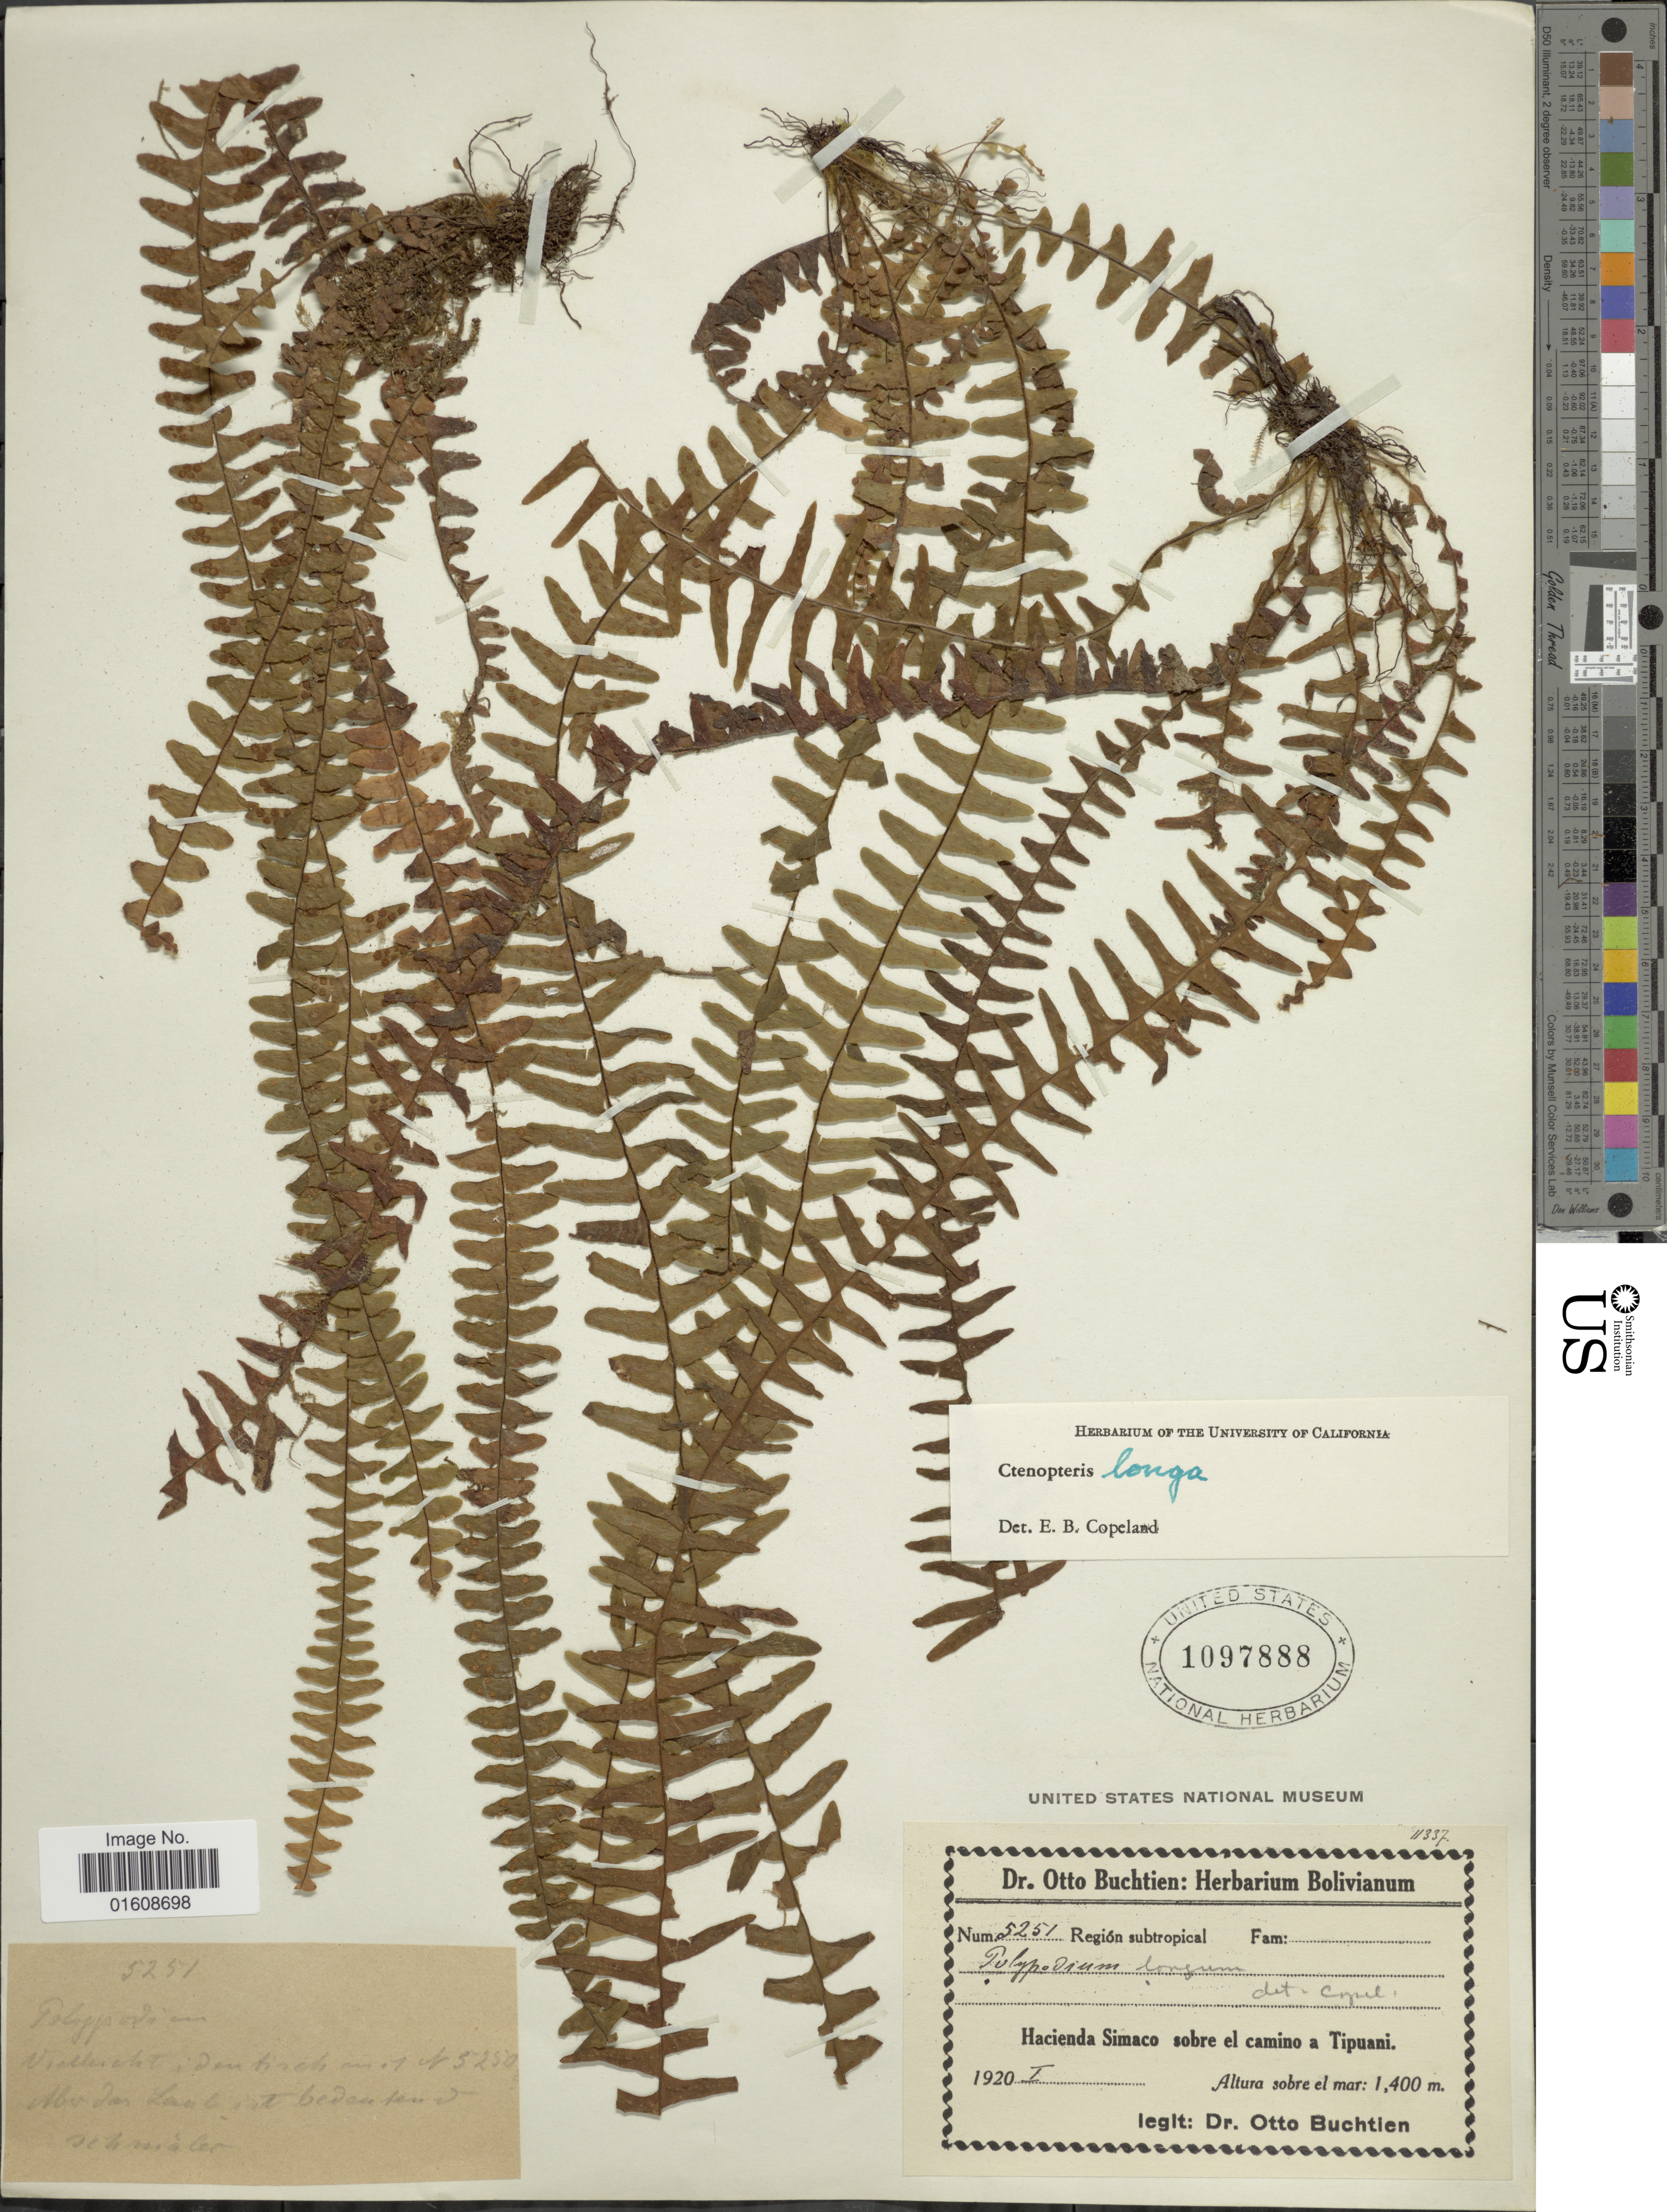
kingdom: Plantae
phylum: Tracheophyta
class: Polypodiopsida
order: Polypodiales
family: Polypodiaceae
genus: Alansmia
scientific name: Alansmia lanigera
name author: (Desv.) Moguel & M. Kessler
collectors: O. Buchtien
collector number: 5251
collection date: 1920-01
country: Bolivia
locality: Región subtropical. Hacienda simaco sobre el camino a Tipuani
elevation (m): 1400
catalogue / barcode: US 1097888